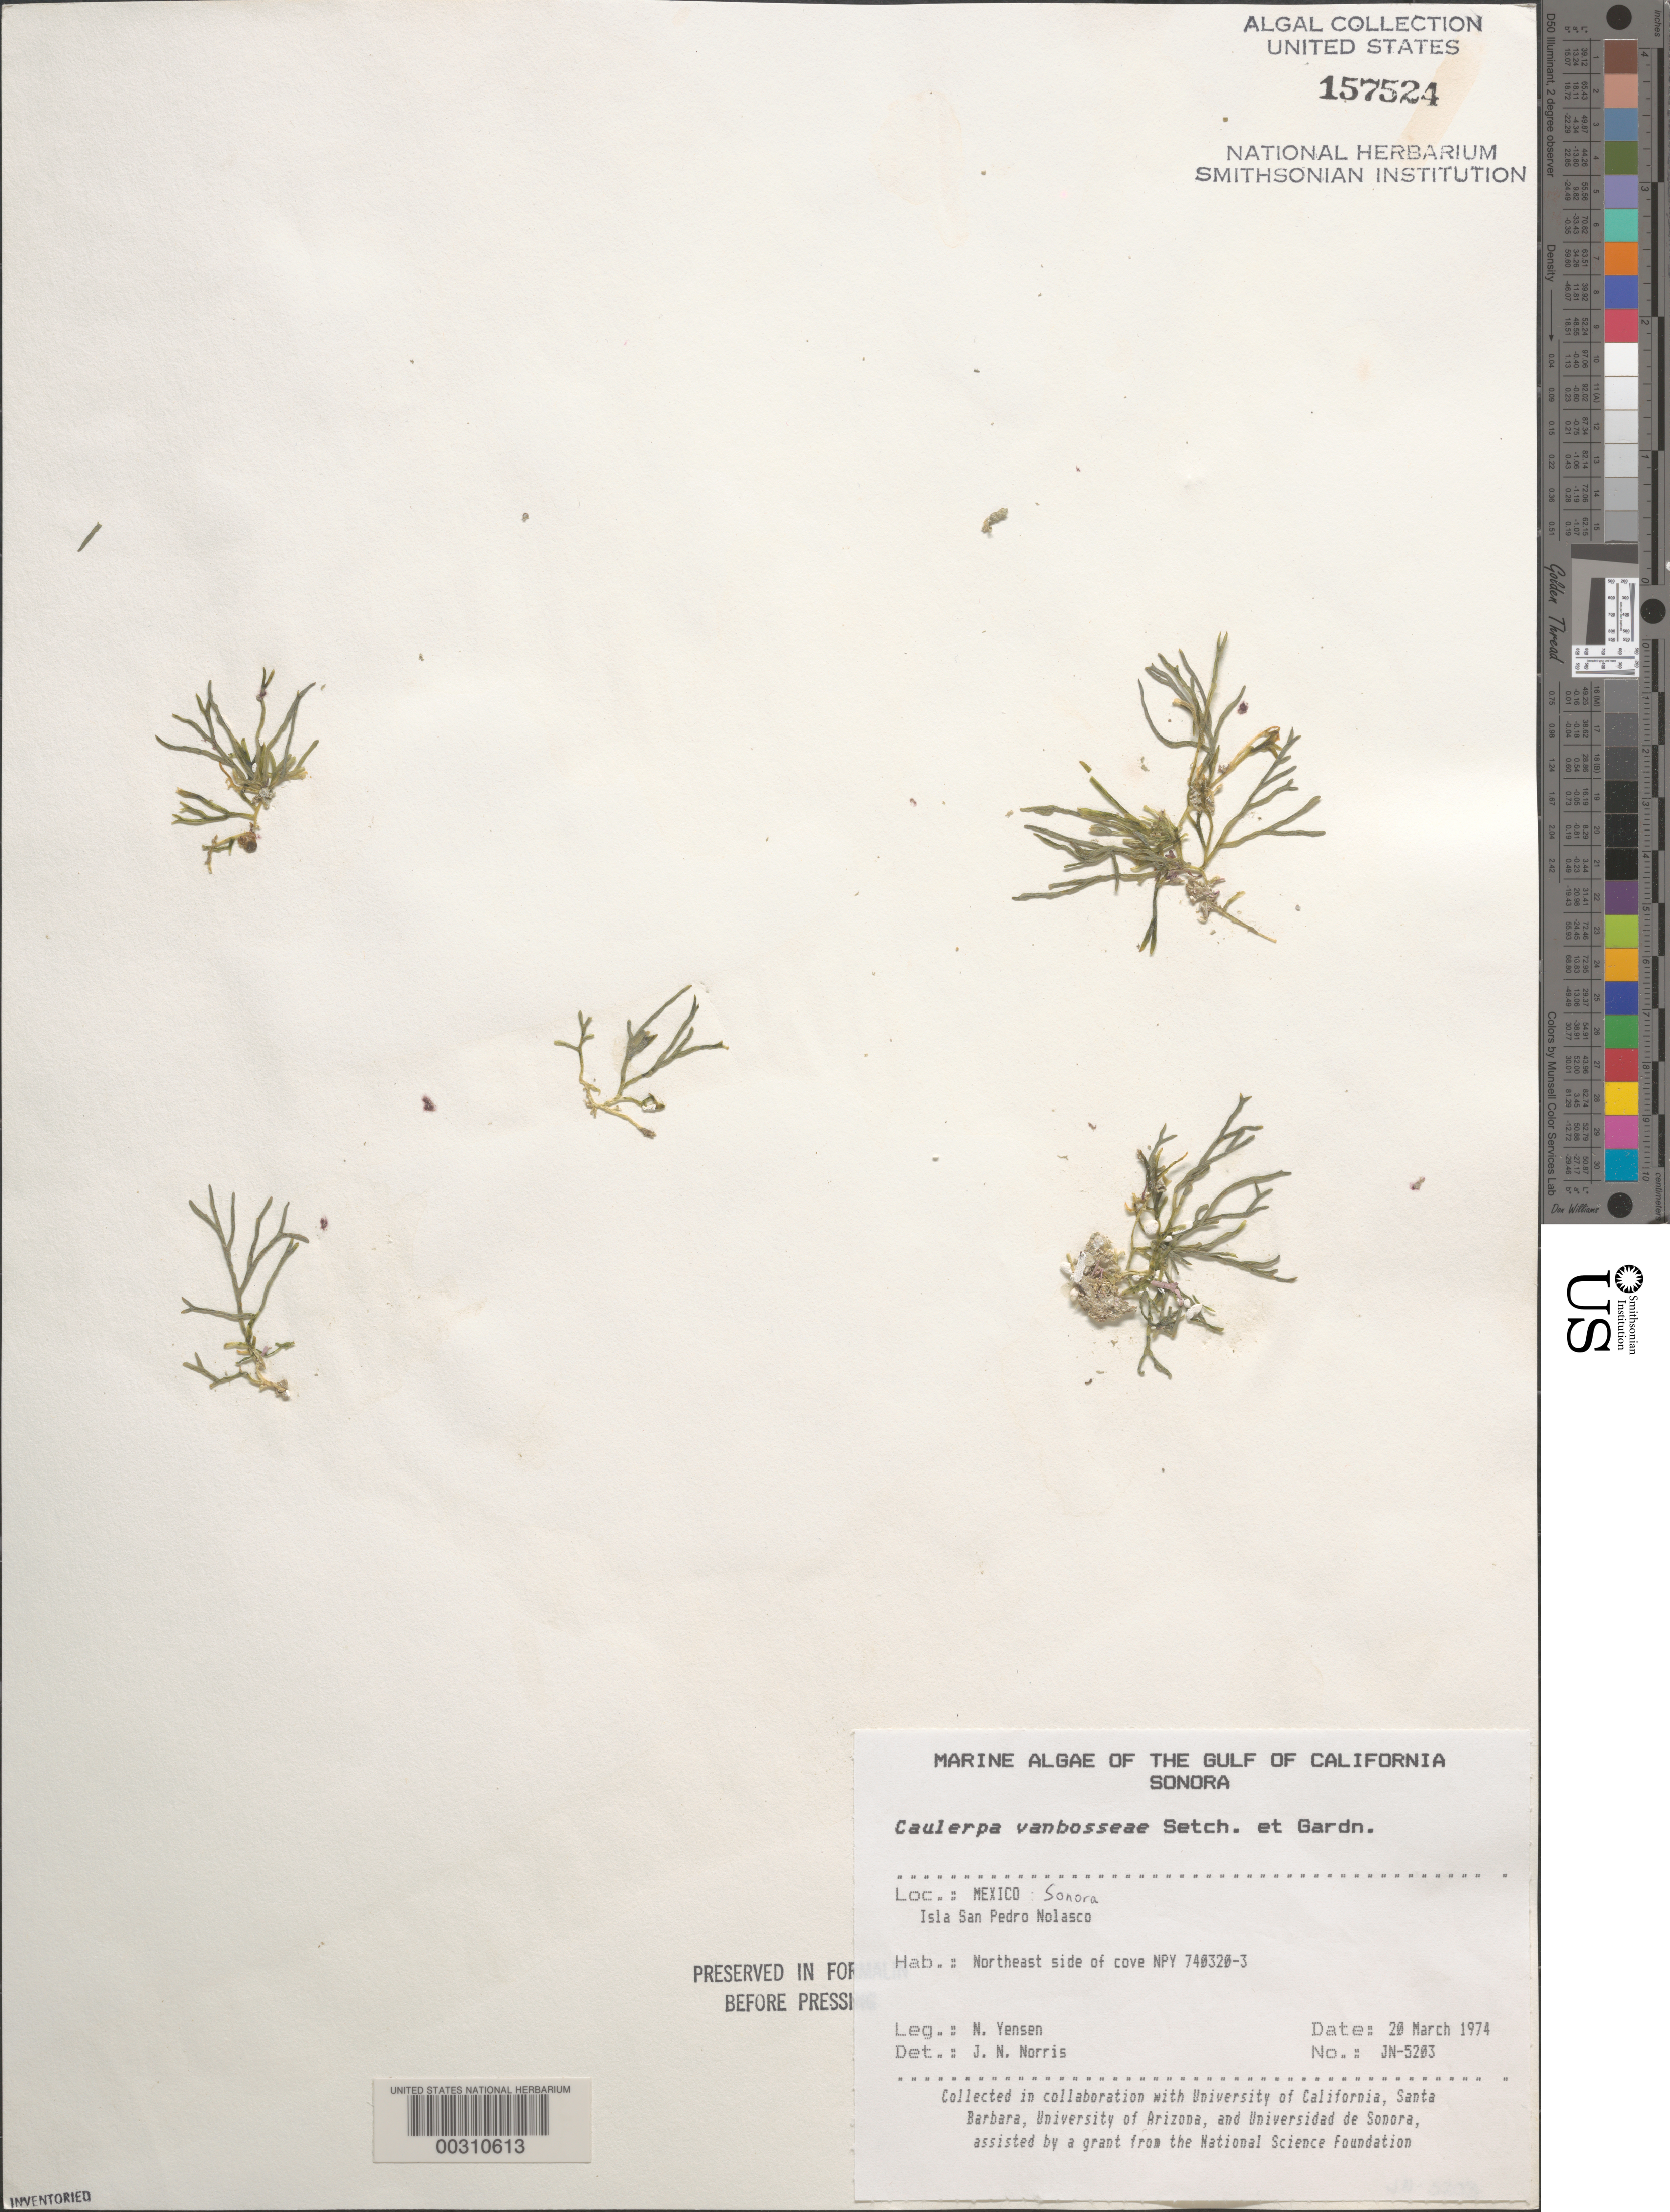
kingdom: Plantae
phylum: Chlorophyta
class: Ulvophyceae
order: Ulvales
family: Ulvaceae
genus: Ulva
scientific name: Ulva linza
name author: L.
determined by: Algae name updating Project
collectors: N. Yensen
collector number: Jn-5203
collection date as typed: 20 Mar 1974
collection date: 1974-03-20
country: Mexico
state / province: Sonora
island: Isla San Pedro Nolasco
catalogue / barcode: US 157524